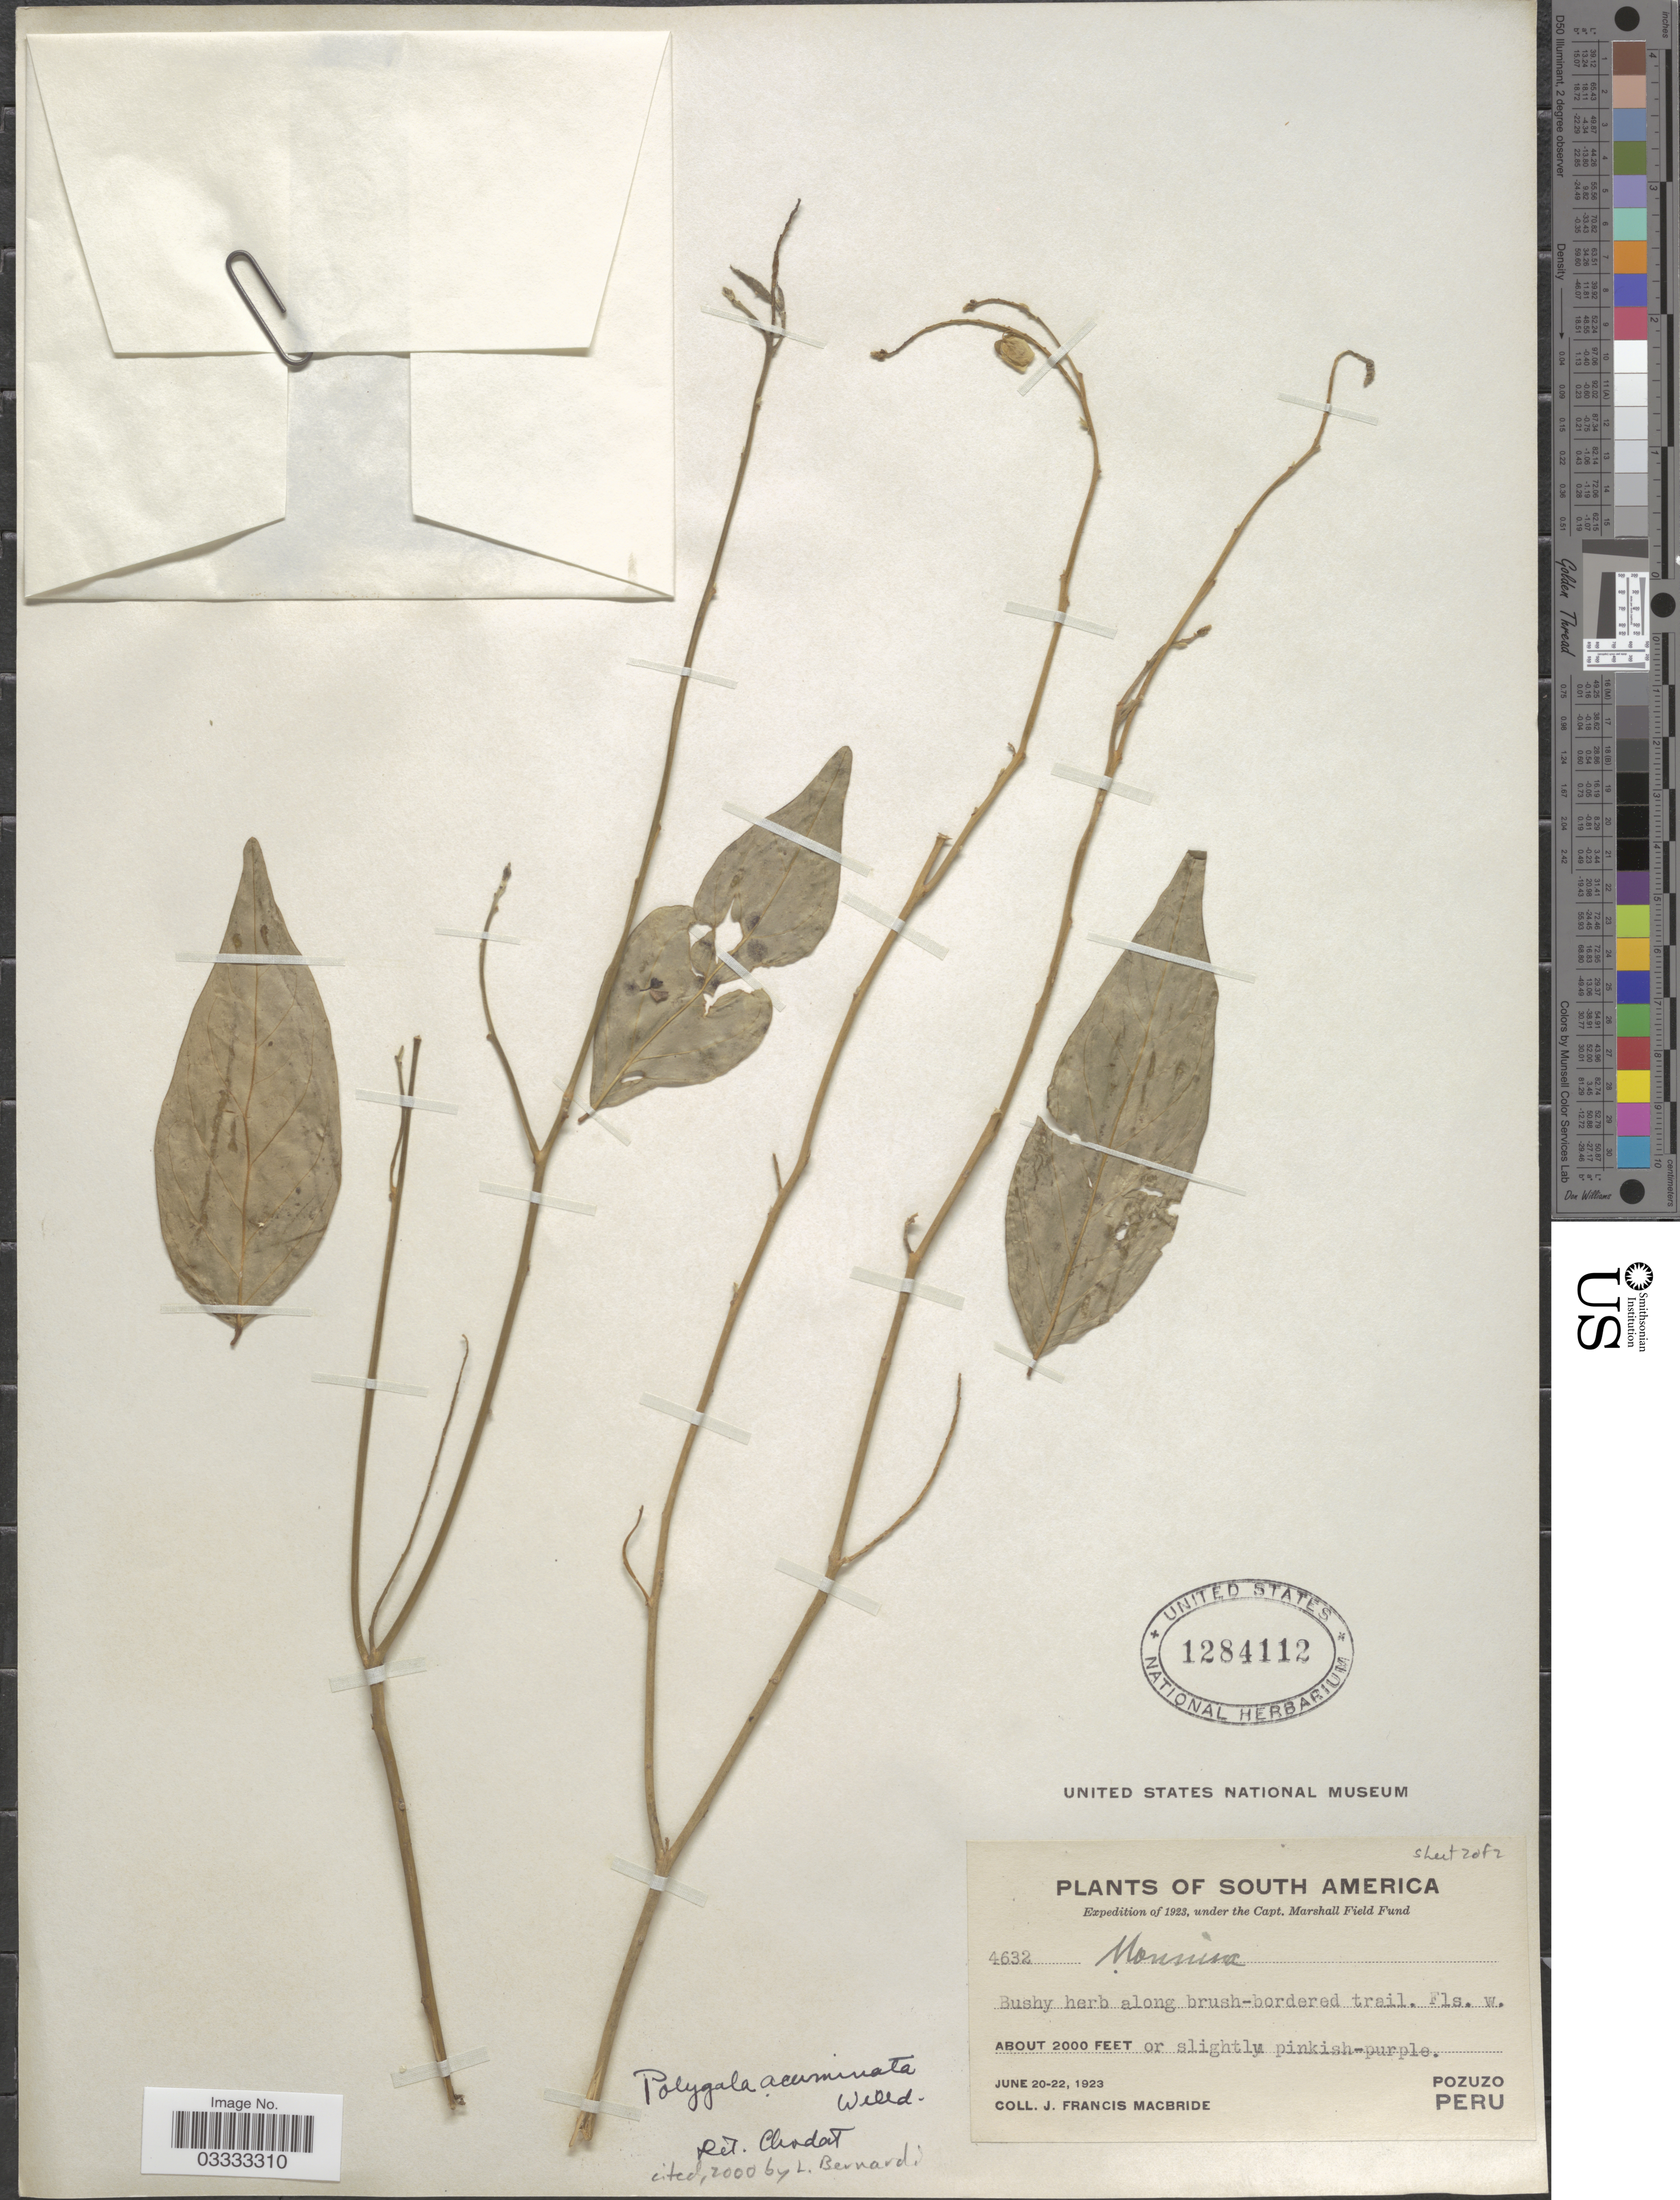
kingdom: Plantae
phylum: Tracheophyta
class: Magnoliopsida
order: Fabales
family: Polygalaceae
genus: Asemeia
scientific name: Asemeia acuminata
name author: (Willd.) J.F.B. Pastore & J.R. Abbott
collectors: J. F. Macbride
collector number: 4632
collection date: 1923-06-20/1923-06-22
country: Peru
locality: Pozuzo.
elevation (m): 610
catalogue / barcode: US 1284112